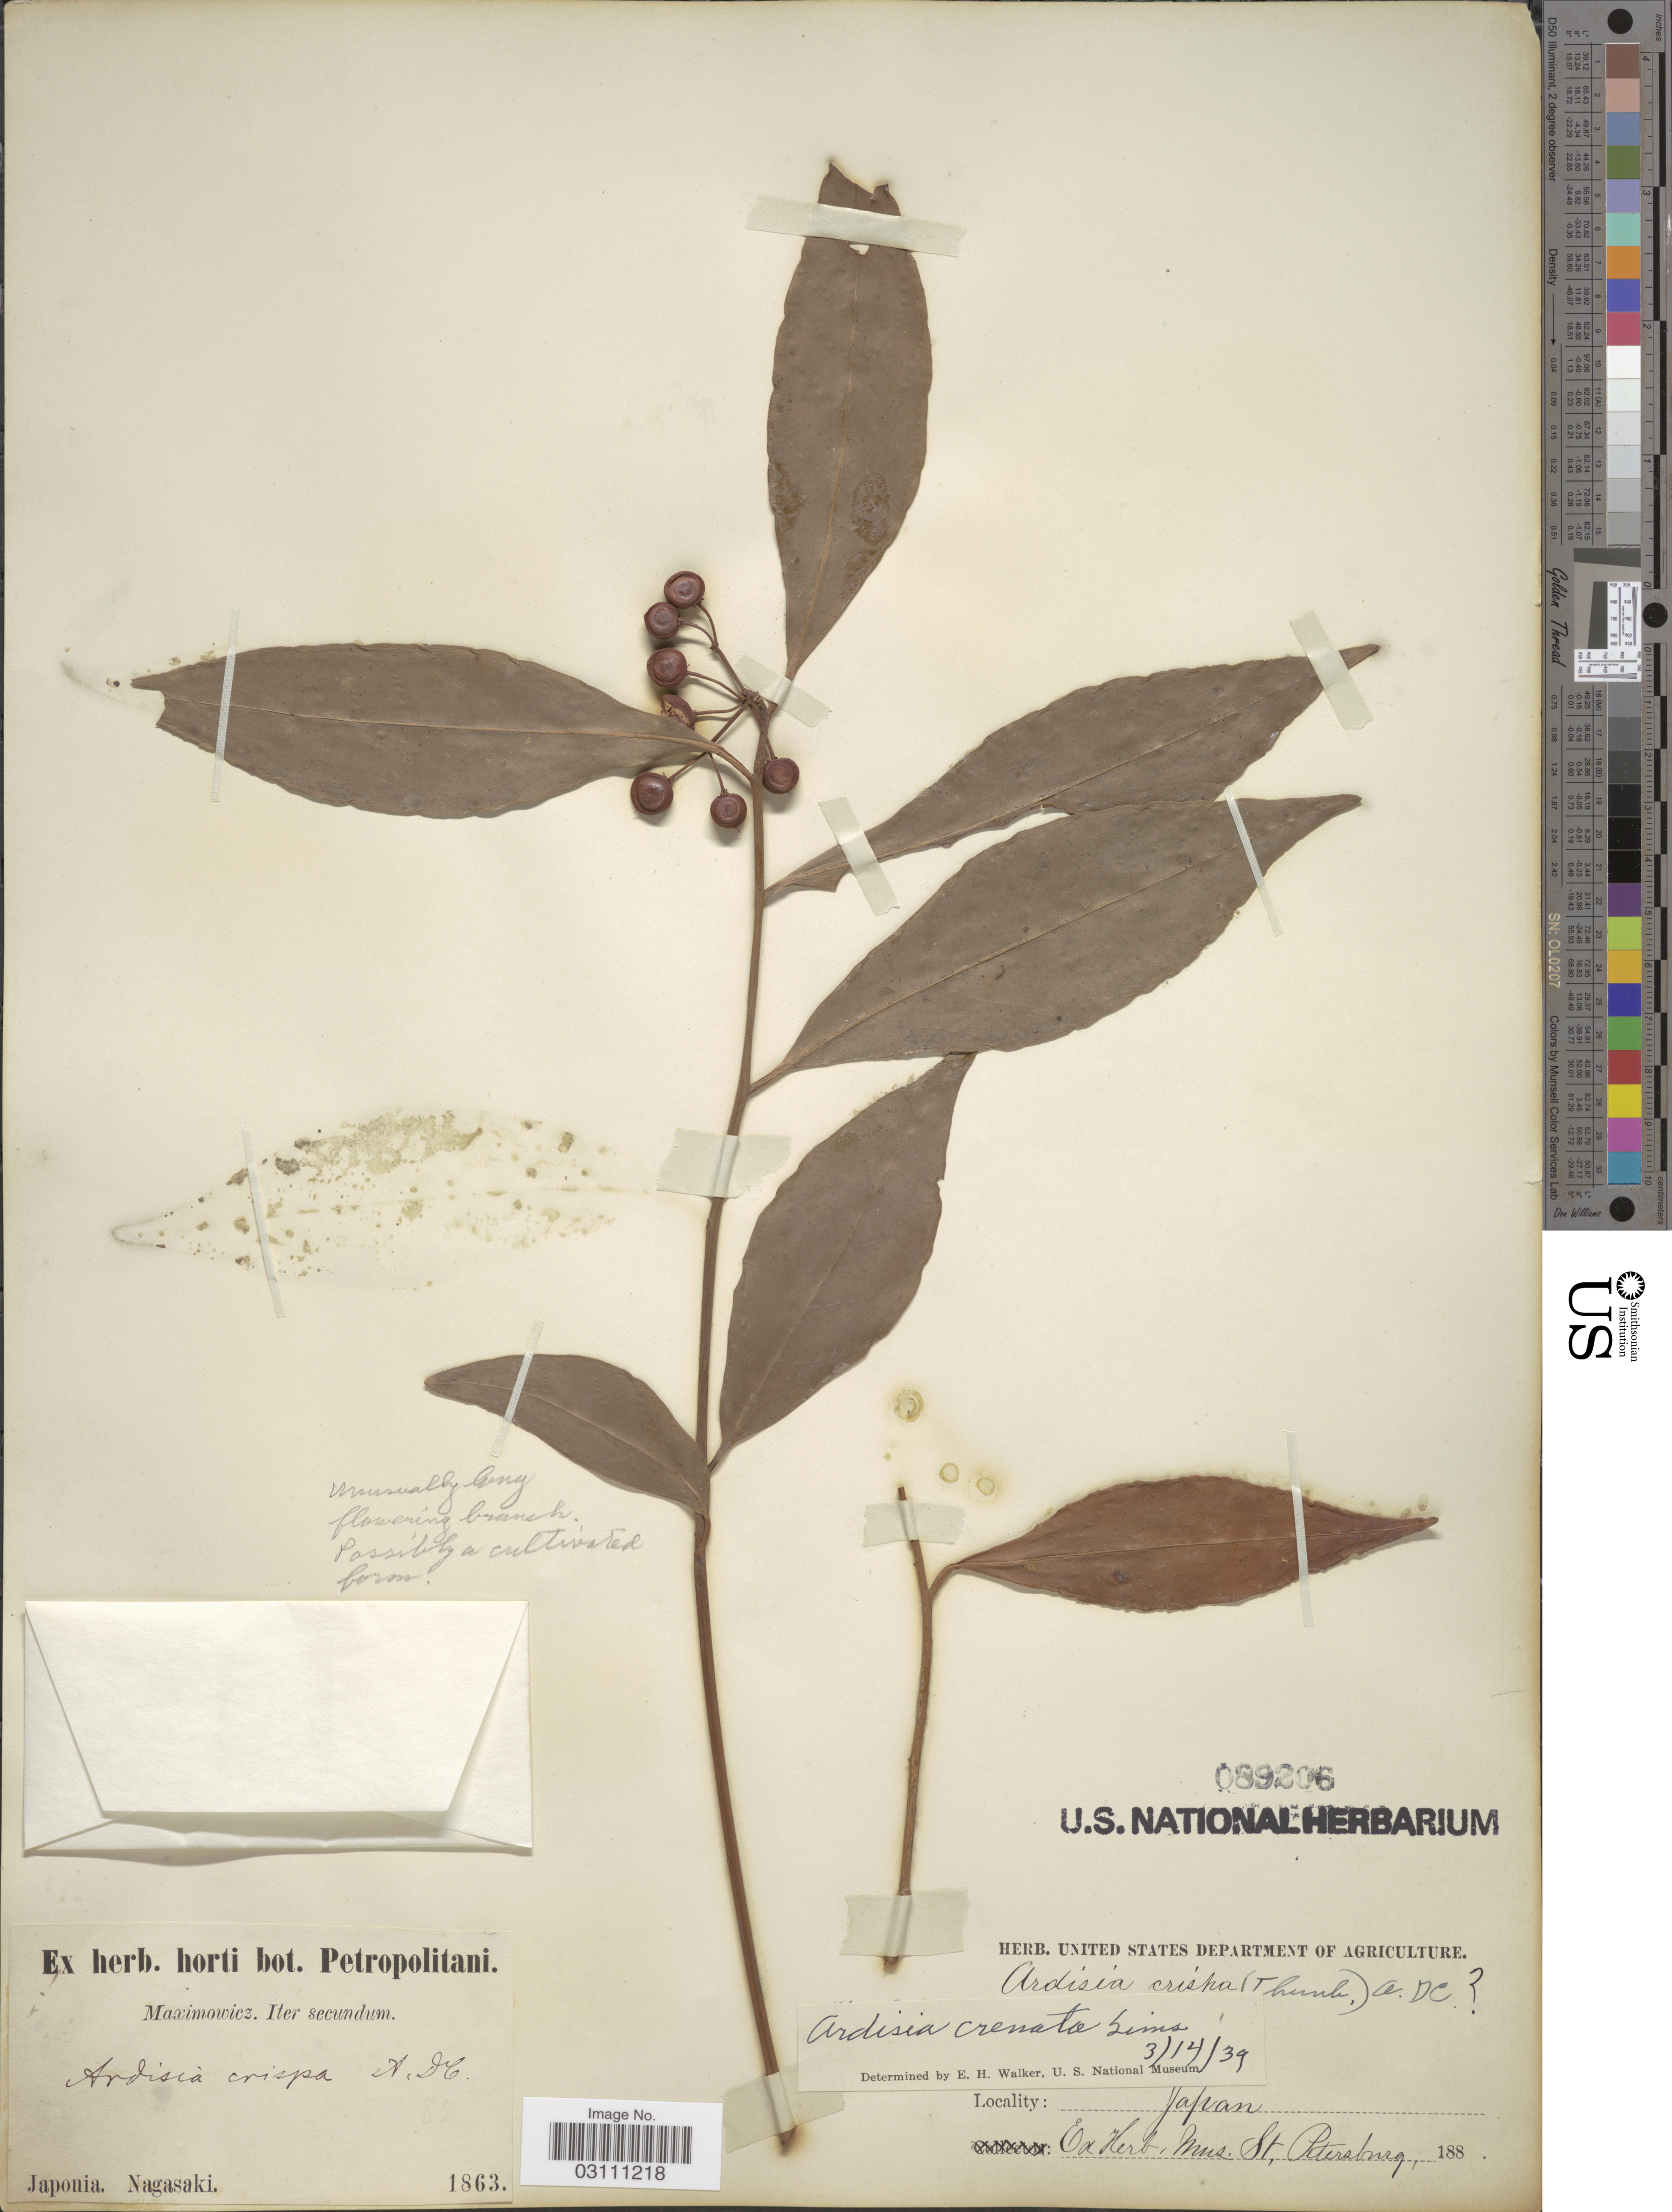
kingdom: Plantae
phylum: Tracheophyta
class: Magnoliopsida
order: Ericales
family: Primulaceae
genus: Ardisia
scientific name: Ardisia crenata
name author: Sims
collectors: Maximowicz, --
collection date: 1863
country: Japan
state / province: Nagasaki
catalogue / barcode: US 89206